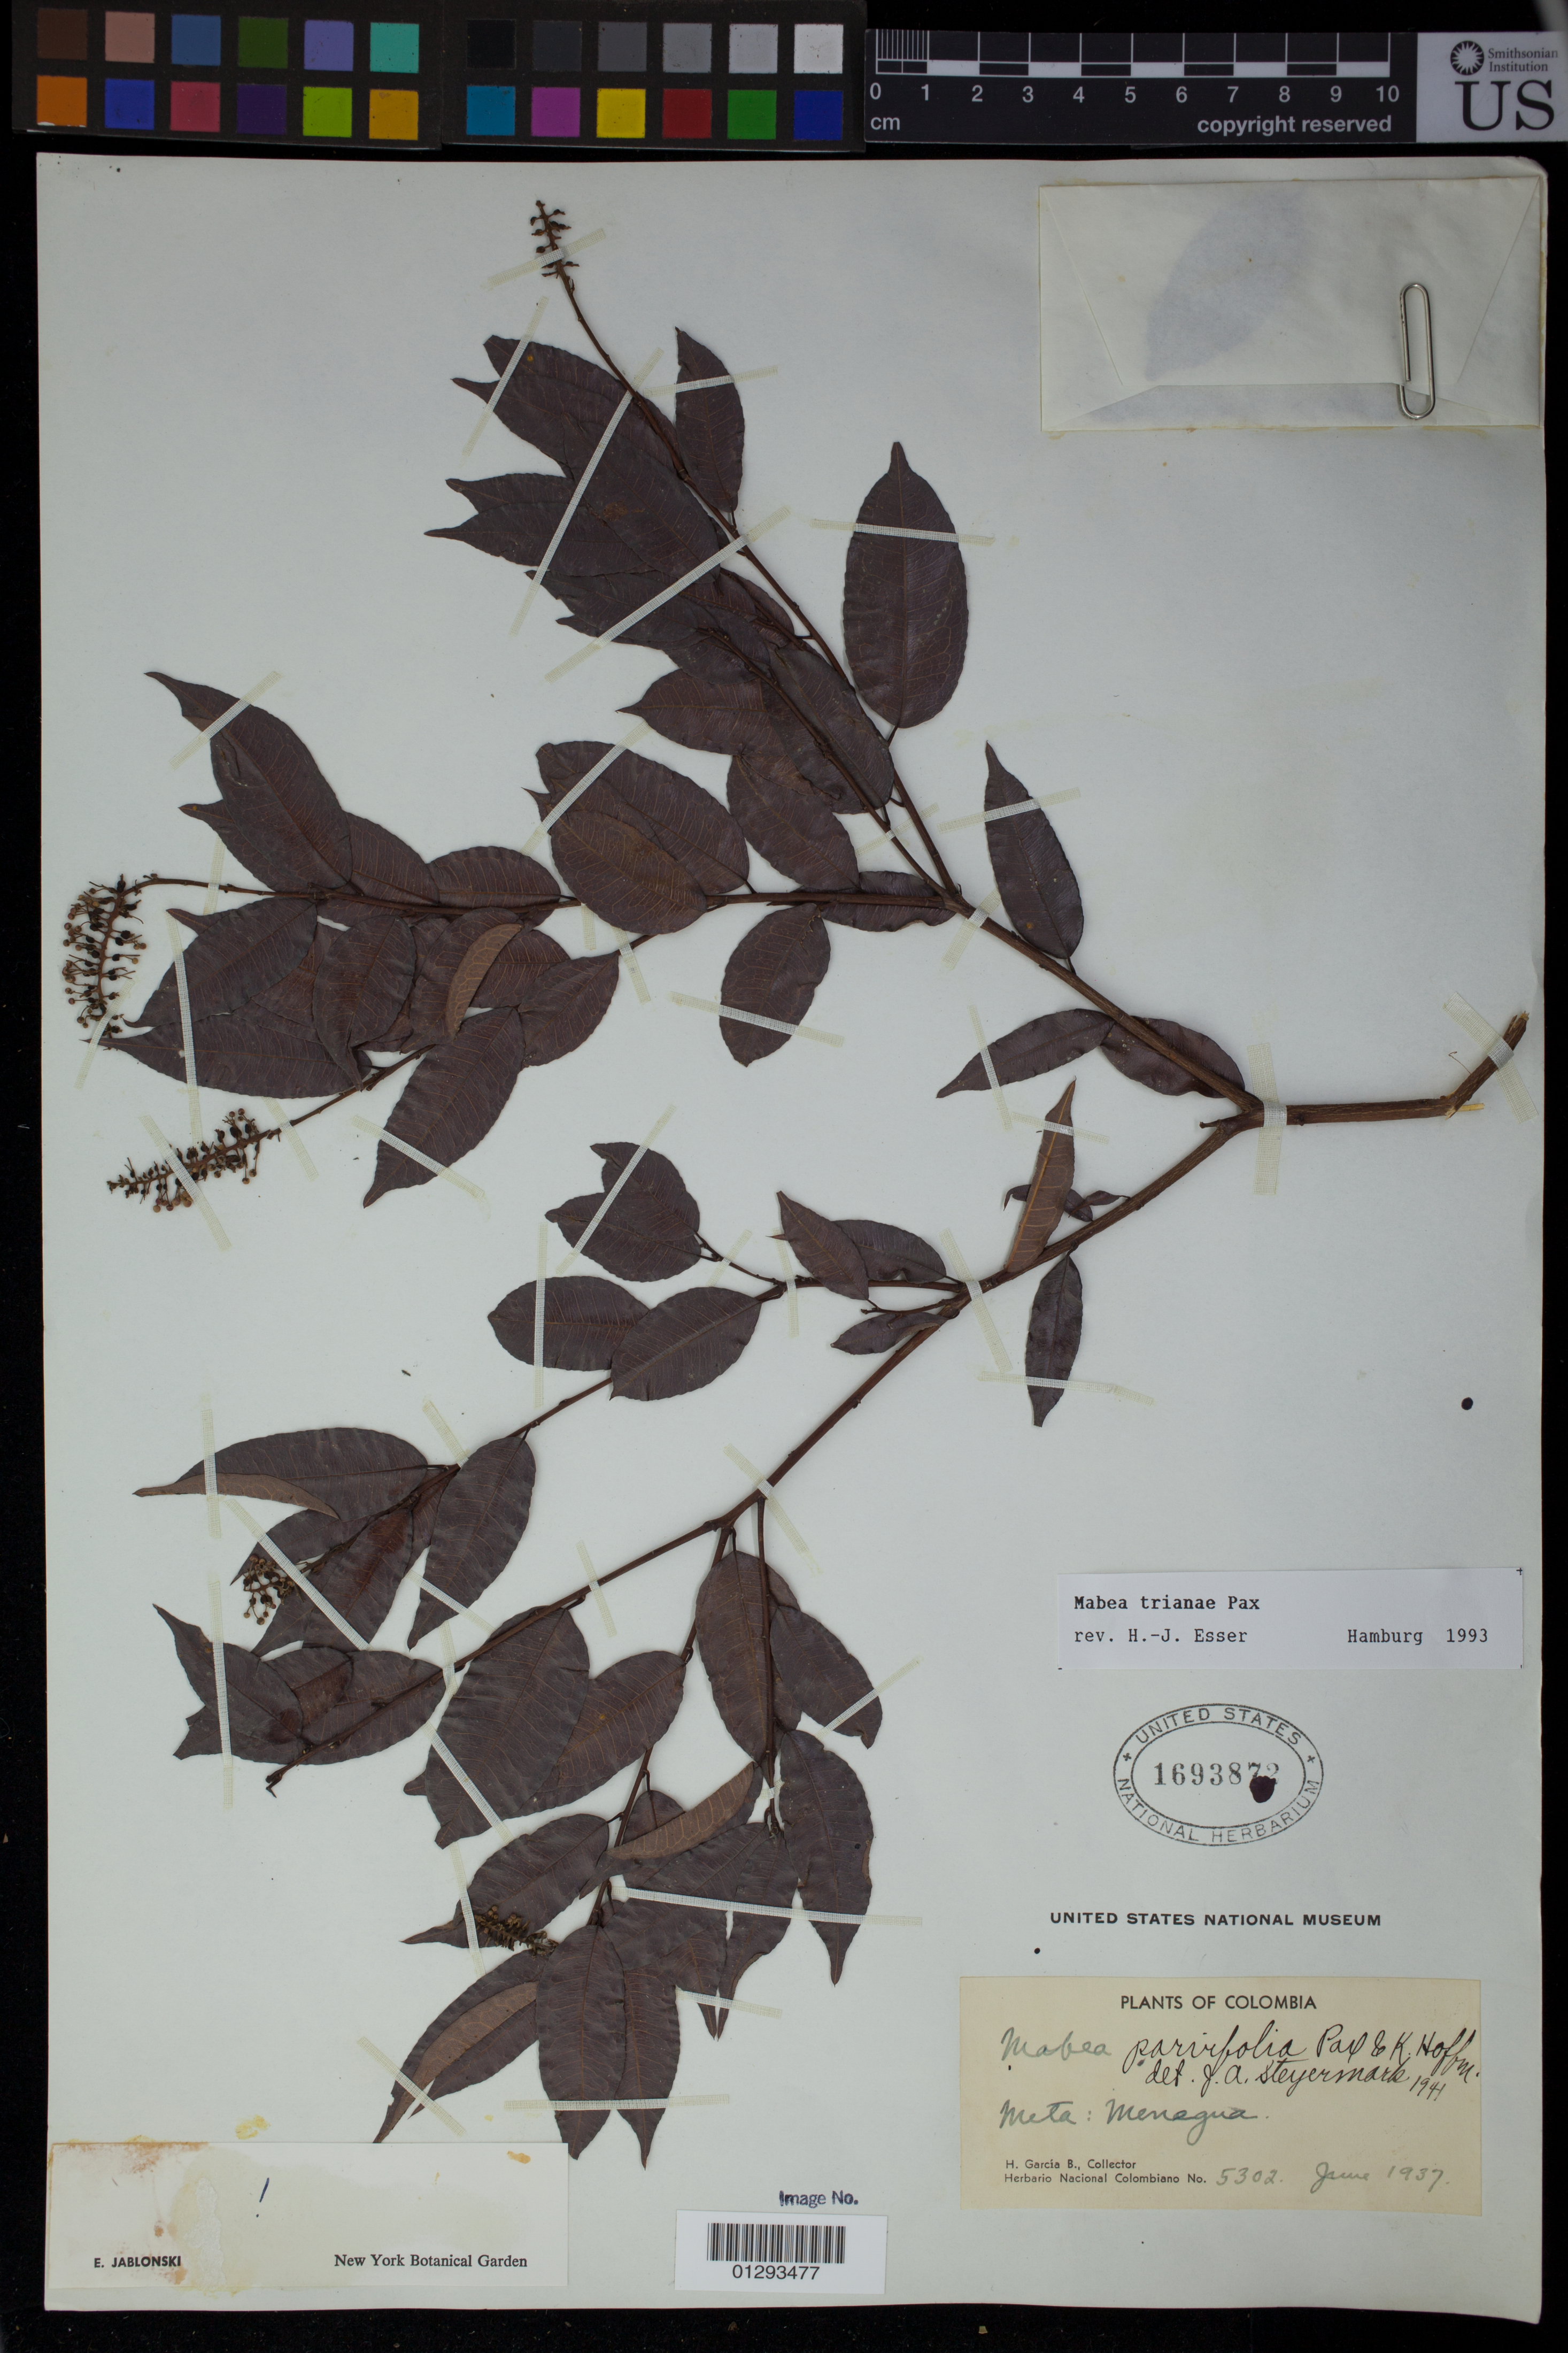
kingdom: Plantae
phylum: Tracheophyta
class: Magnoliopsida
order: Malpighiales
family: Euphorbiaceae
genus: Mabea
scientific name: Mabea trianae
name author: Pax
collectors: H. Garcia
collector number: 5302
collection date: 1937-06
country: Colombia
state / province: Meta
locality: Menegua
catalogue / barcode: US 1693872